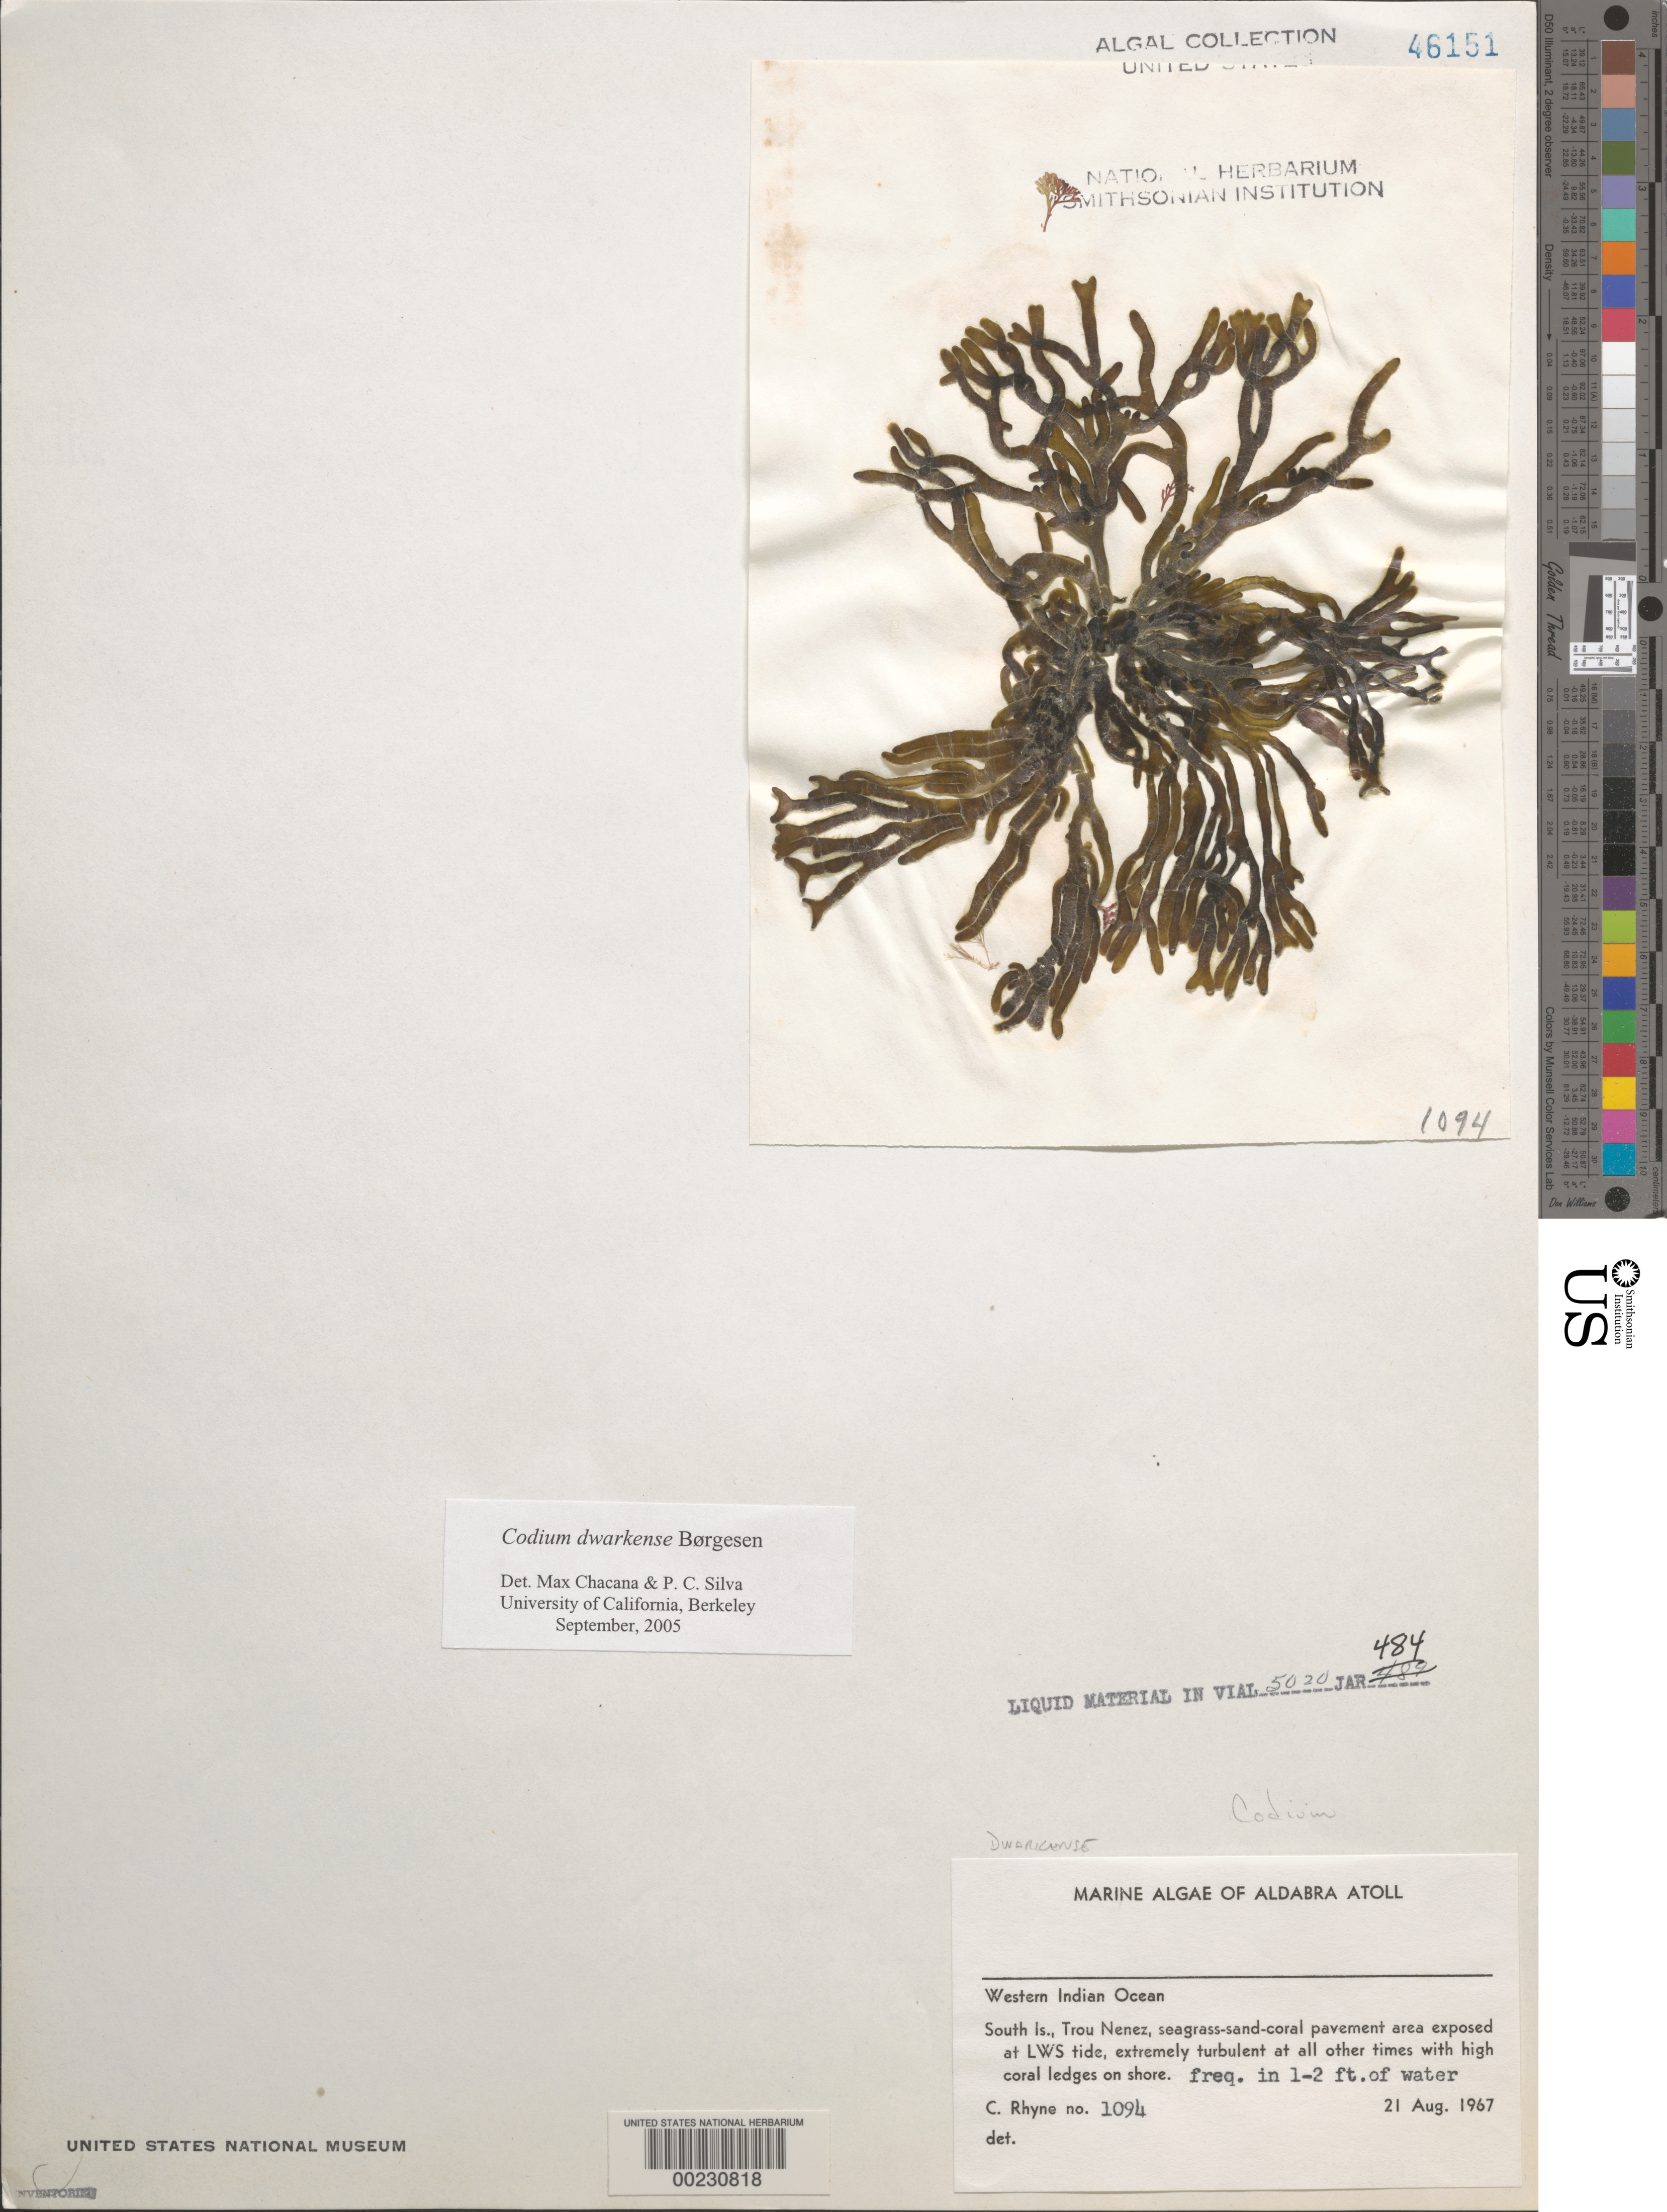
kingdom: Plantae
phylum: Chlorophyta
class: Ulvophyceae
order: Bryopsidales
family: Codiaceae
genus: Codium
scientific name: Codium dwarkense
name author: Børgesen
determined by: Chacana, M. E.; Silva, P. C.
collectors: C. Rhyne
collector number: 1094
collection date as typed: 21 Aug 1967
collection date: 1967-08-21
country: Seychelles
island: Aldabra Atoll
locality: Trou Nenez, South Islet.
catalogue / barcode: US 46151